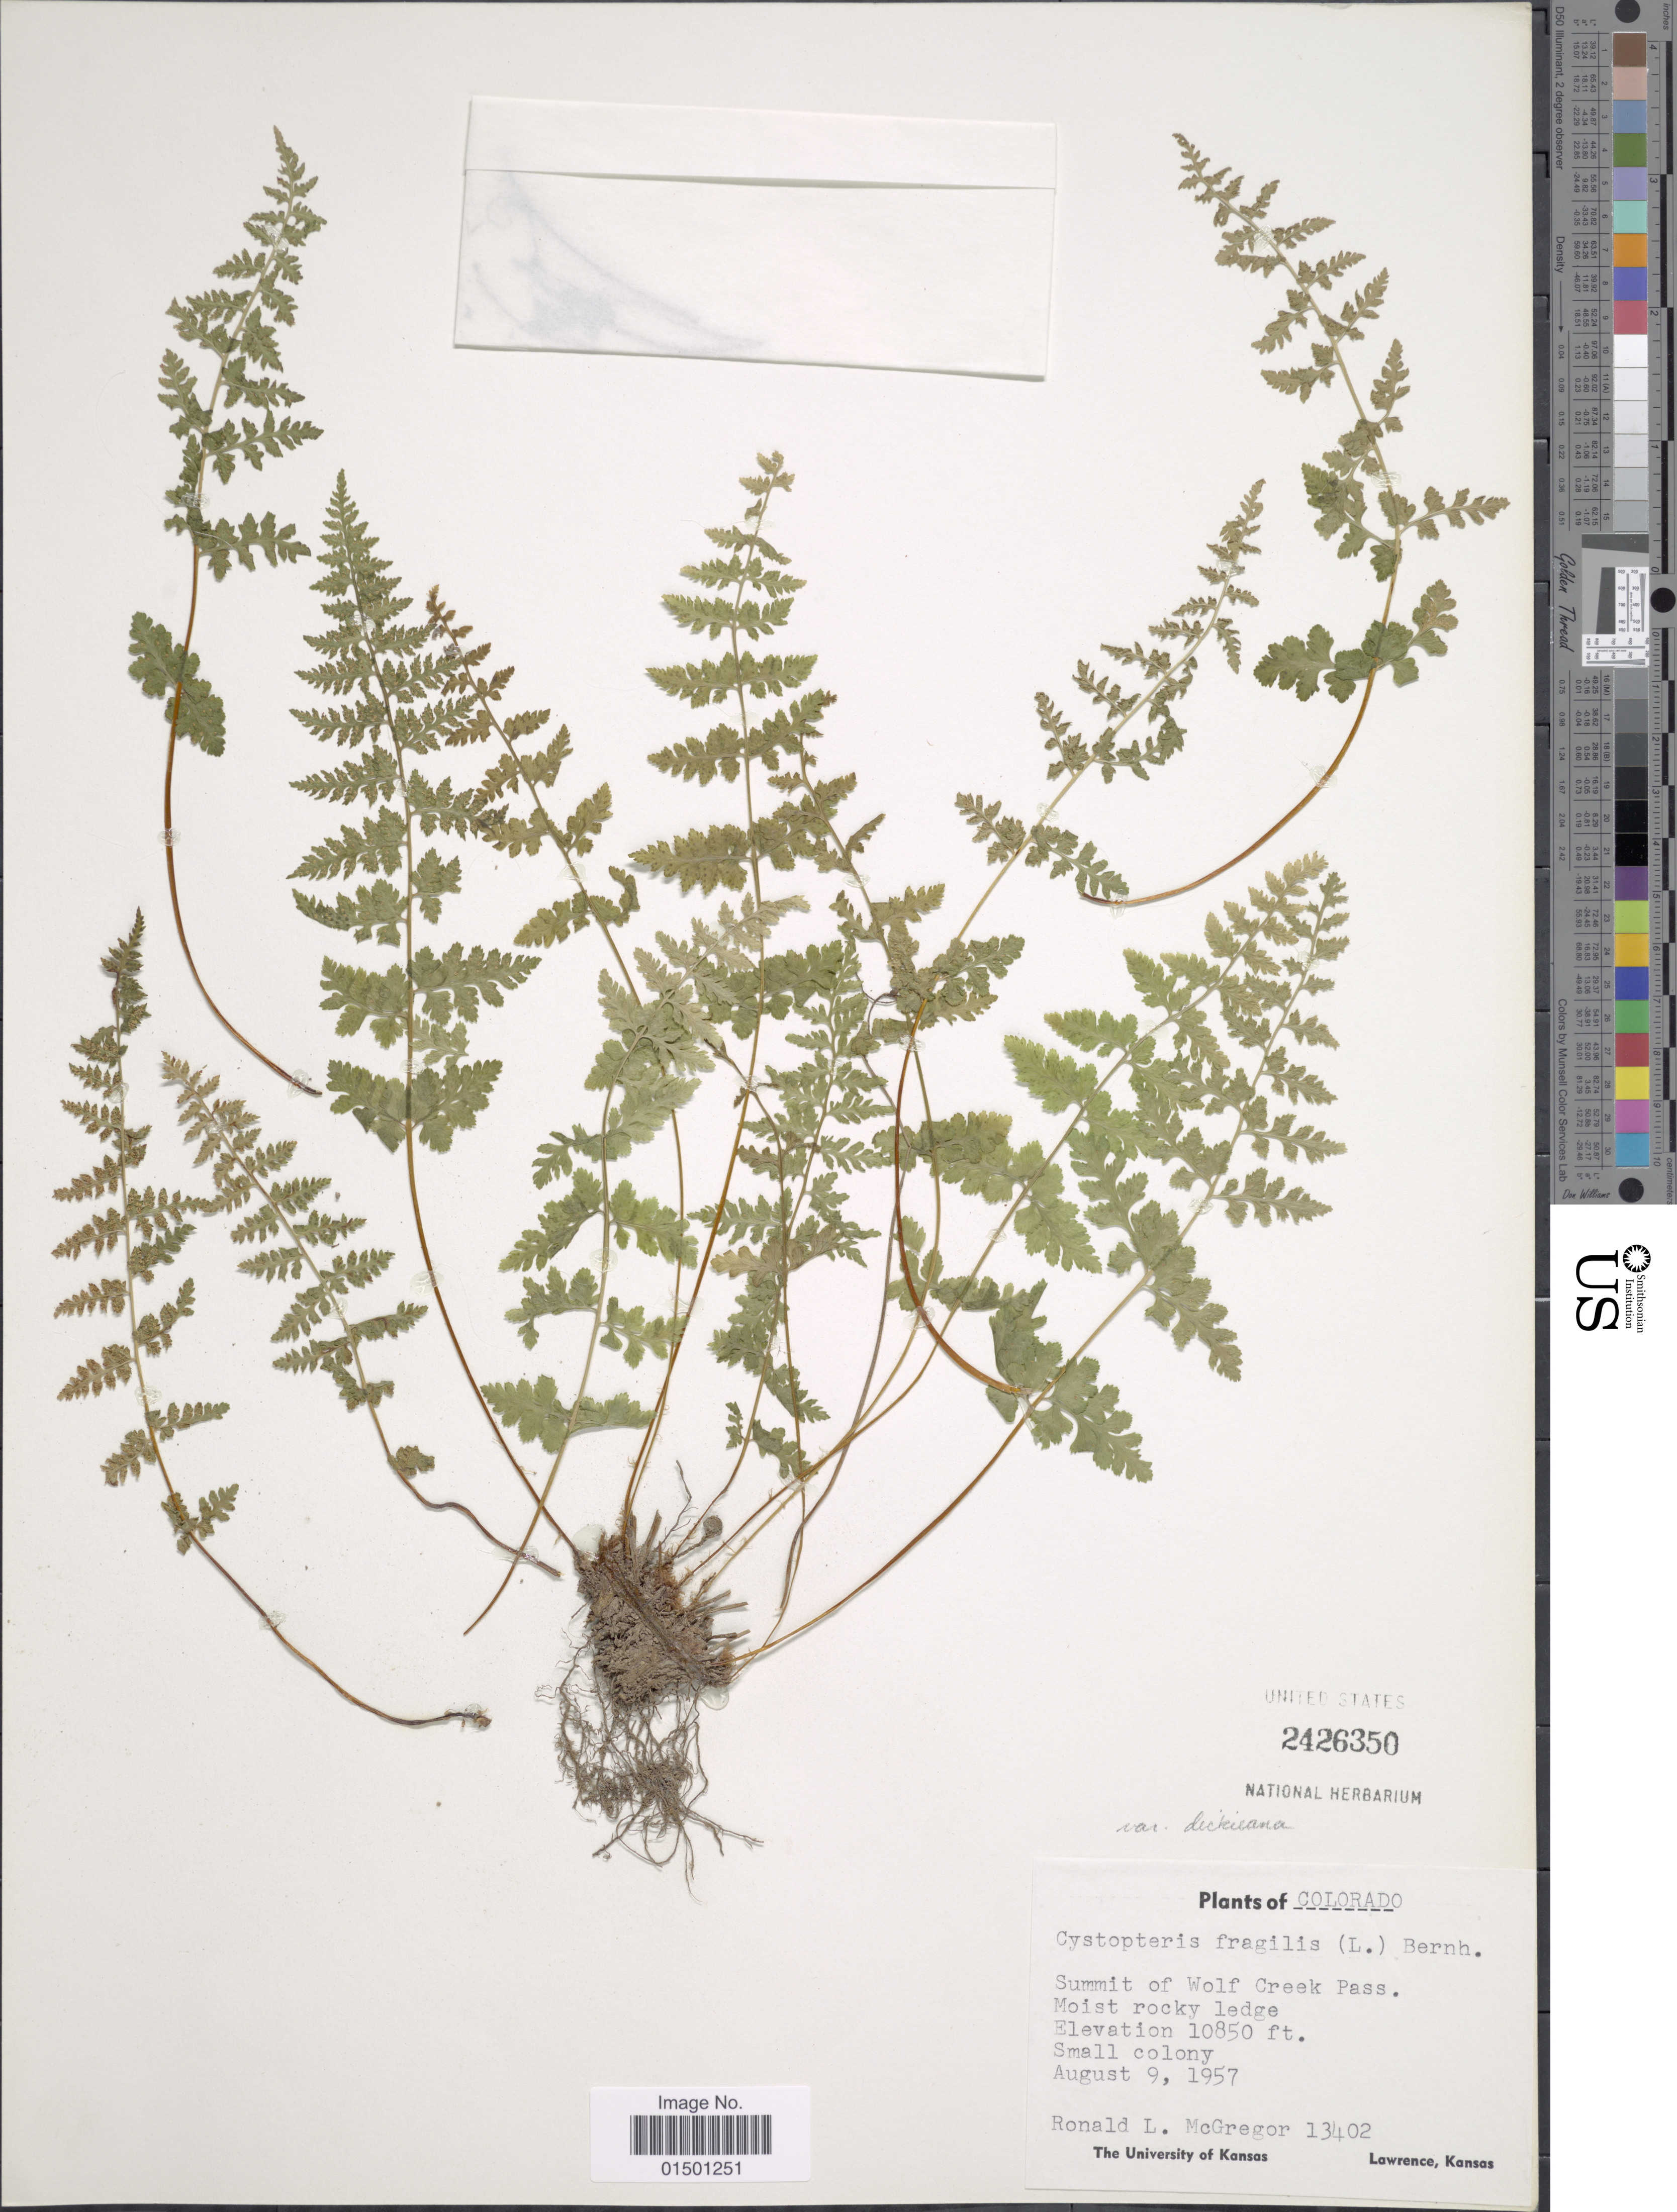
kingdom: Plantae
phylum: Tracheophyta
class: Polypodiopsida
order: Polypodiales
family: Cystopteridaceae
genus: Cystopteris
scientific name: Cystopteris fragilis var. dickieana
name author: B. Boivin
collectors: R. McGregor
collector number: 13402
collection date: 1957-08-09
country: United States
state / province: Colorado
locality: Summit of Wolf Creek Pass.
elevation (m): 3307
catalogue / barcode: US 2426350